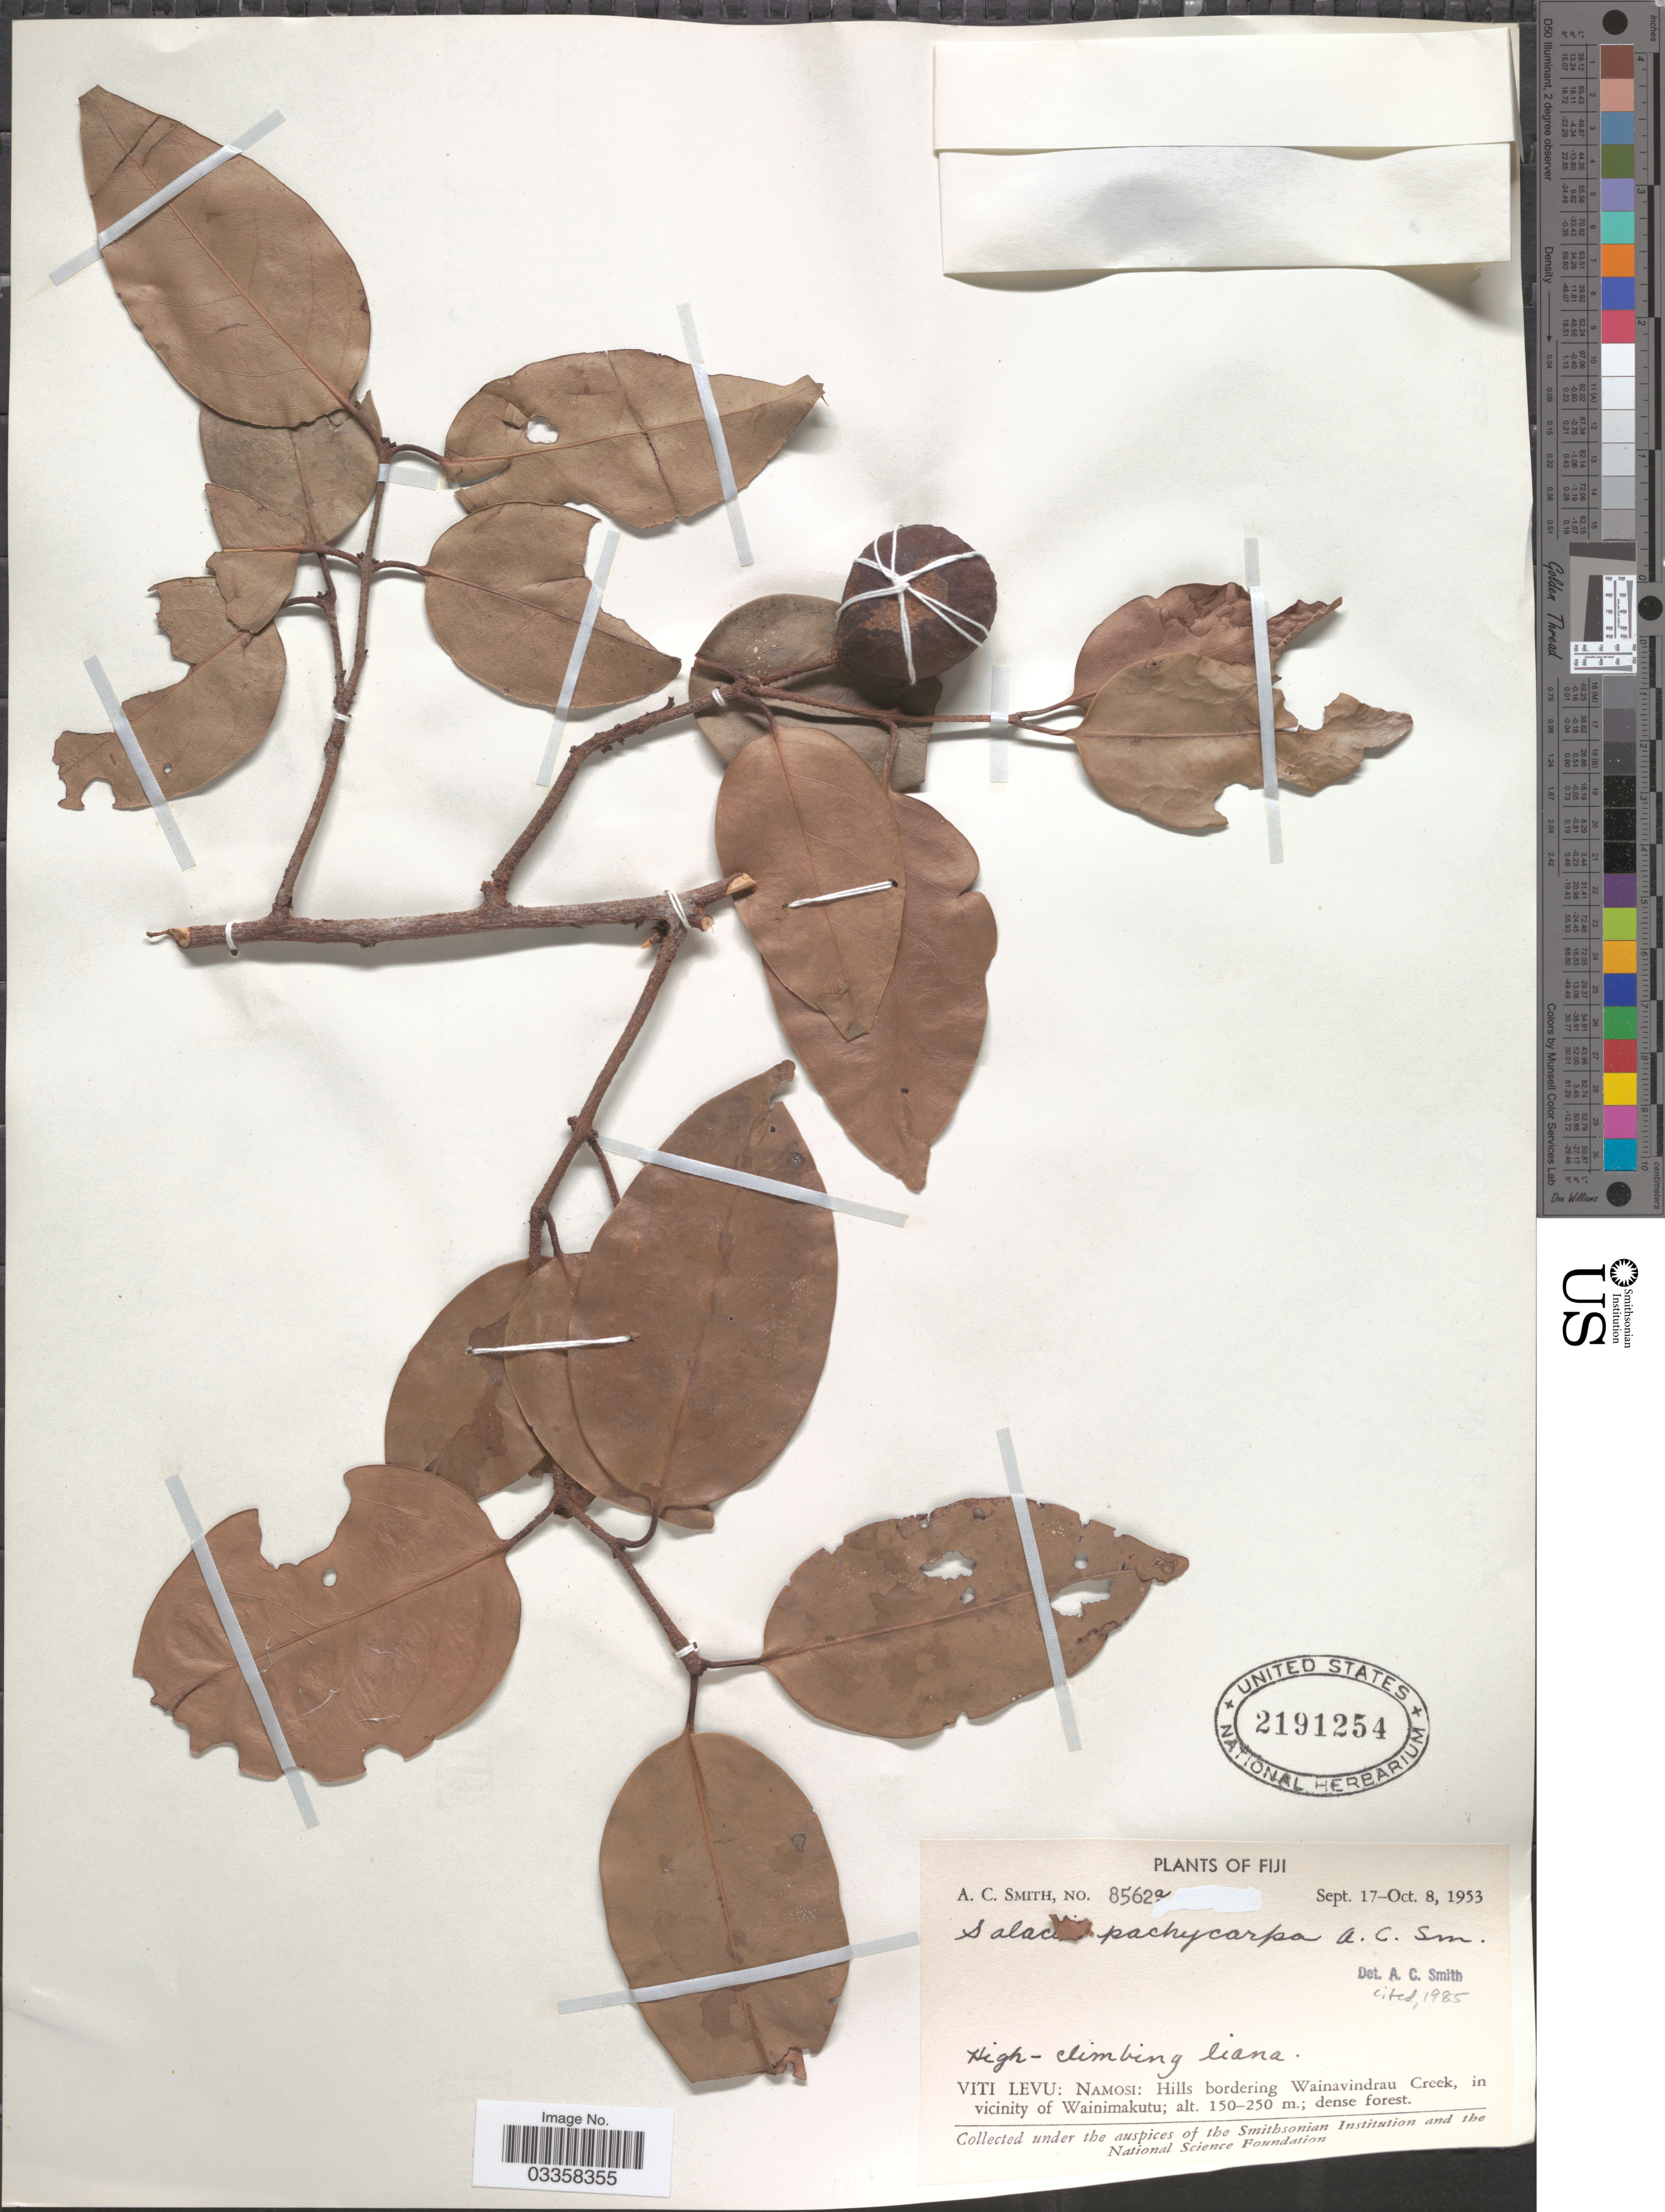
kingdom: Plantae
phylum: Tracheophyta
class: Magnoliopsida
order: Celastrales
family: Celastraceae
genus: Salacia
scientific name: Salacia pachycarpa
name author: A.C. Sm.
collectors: A. C. Smith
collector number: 8562a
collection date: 1953-09-17/1953-10-08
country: Fiji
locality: Viti Levu: Namosi: Hills bordering Wainavindrau Creek, in vicinity of Wainimakutu.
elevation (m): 150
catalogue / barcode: US 2191254